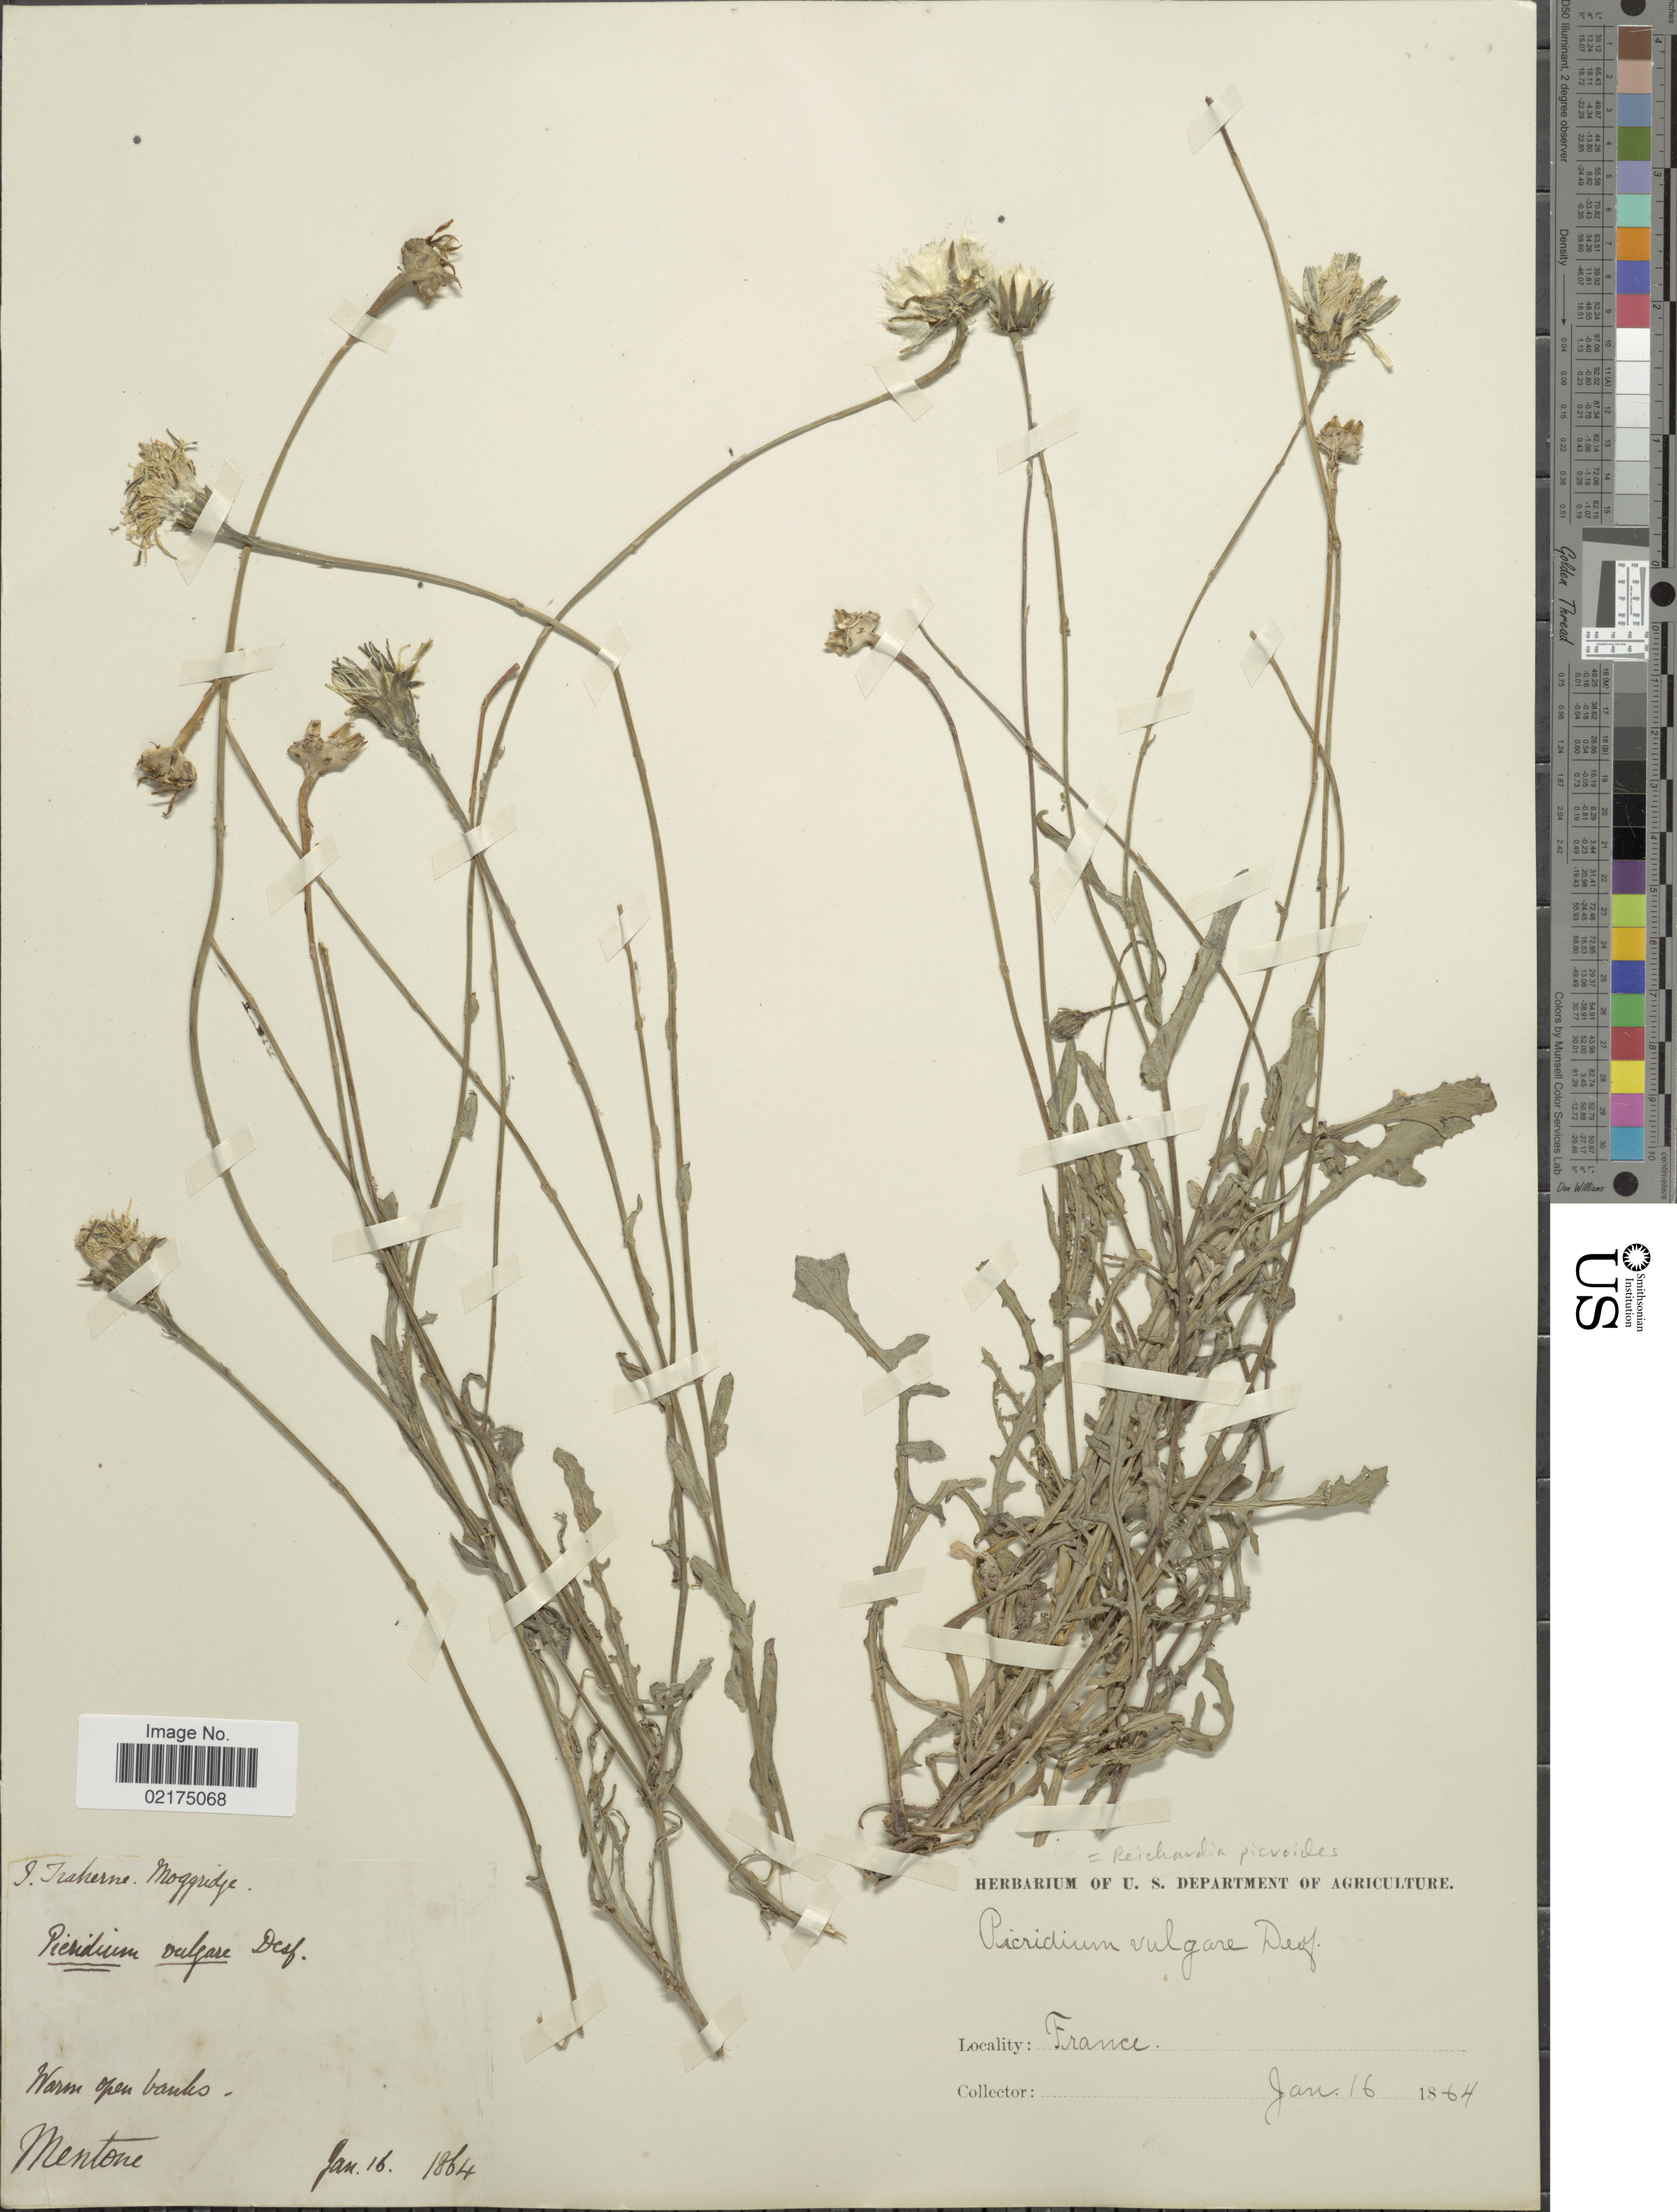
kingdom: Plantae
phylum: Tracheophyta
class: Magnoliopsida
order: Asterales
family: Asteraceae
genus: Reichardia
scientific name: Reichardia picroides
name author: (L.) Roth.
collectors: J. T. Moggridge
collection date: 1864-01-16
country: France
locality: Mentone